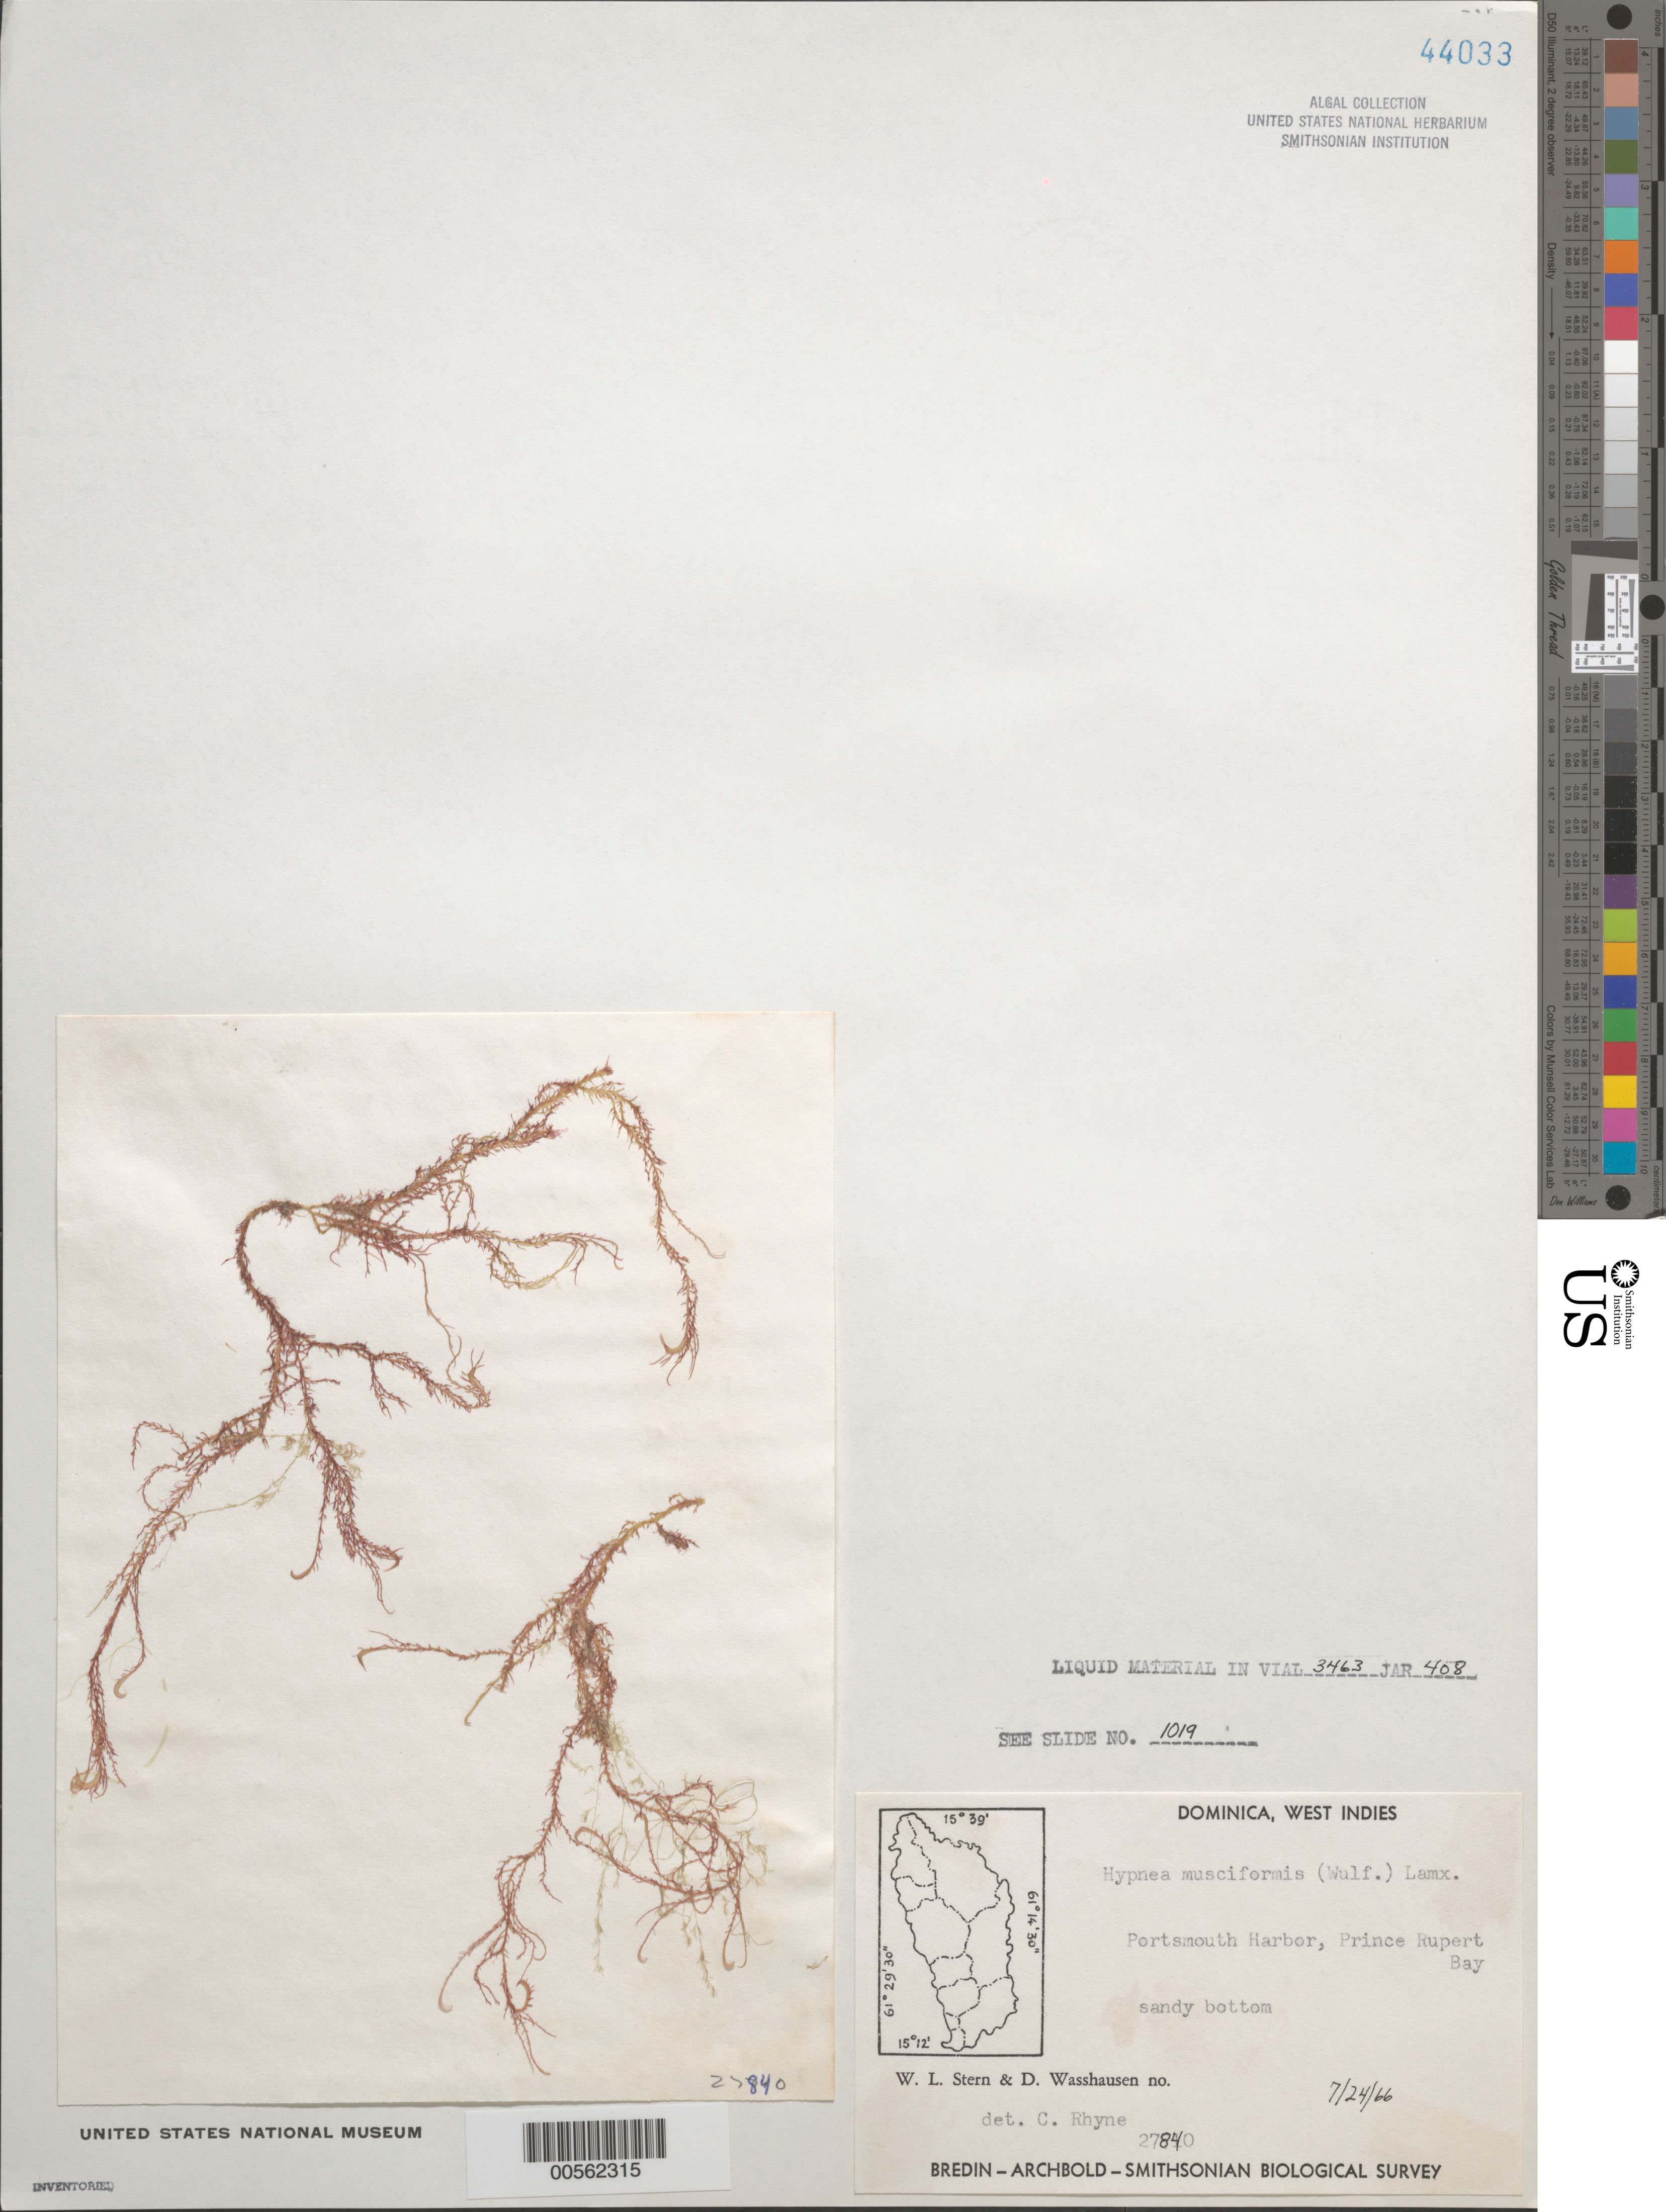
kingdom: Plantae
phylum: Rhodophyta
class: Florideophyceae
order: Gigartinales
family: Cystocloniaceae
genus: Hypnea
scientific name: Hypnea musciformis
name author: (Wulfen) J.V.Lamouroux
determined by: Rhyne, C. F.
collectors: W. L. Stern & D. C. Wasshausen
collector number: EYD 27840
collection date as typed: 24 Jul 1966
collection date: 1966-07-24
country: Dominica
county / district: St. John's Parish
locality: Portsmouth harbor, Prince Rupert Bay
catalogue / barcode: US 44033